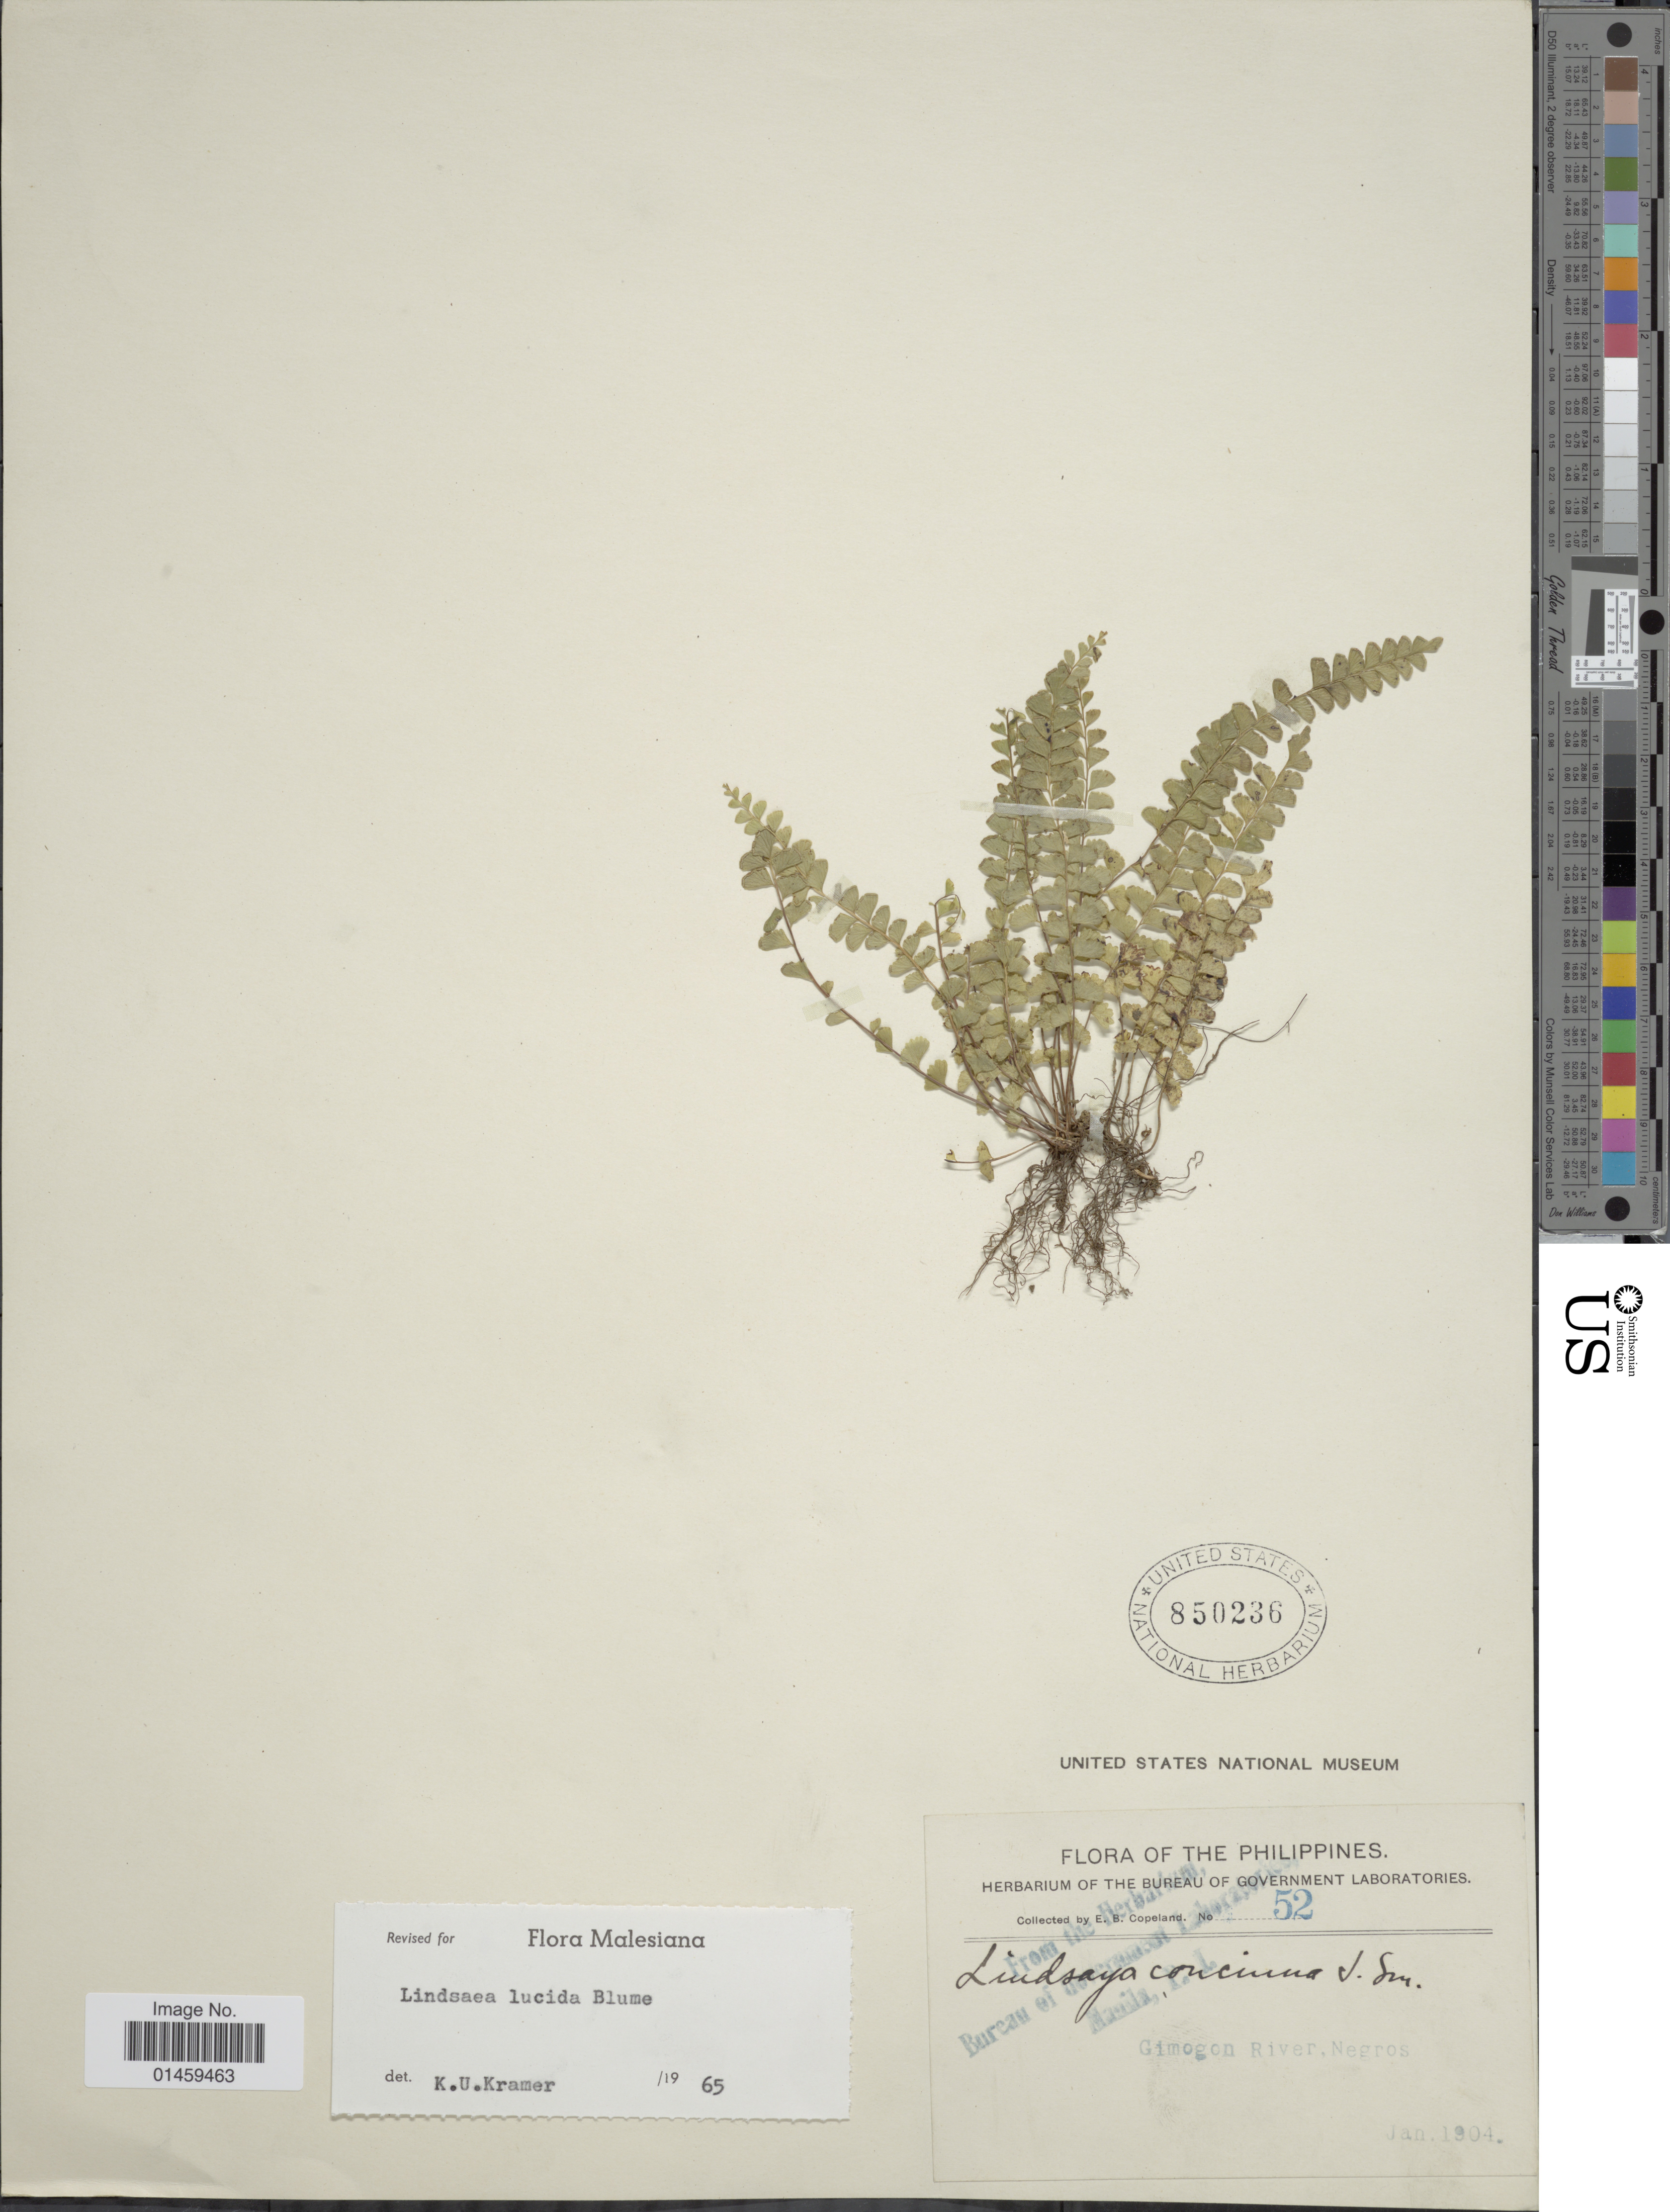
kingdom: Plantae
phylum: Tracheophyta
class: Polypodiopsida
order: Polypodiales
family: Lindsaeaceae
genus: Lindsaea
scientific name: Lindsaea lucida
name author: Blume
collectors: E. B. Copeland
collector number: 52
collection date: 1904-01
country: Philippines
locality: Gimogon River, Negros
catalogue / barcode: US 850236